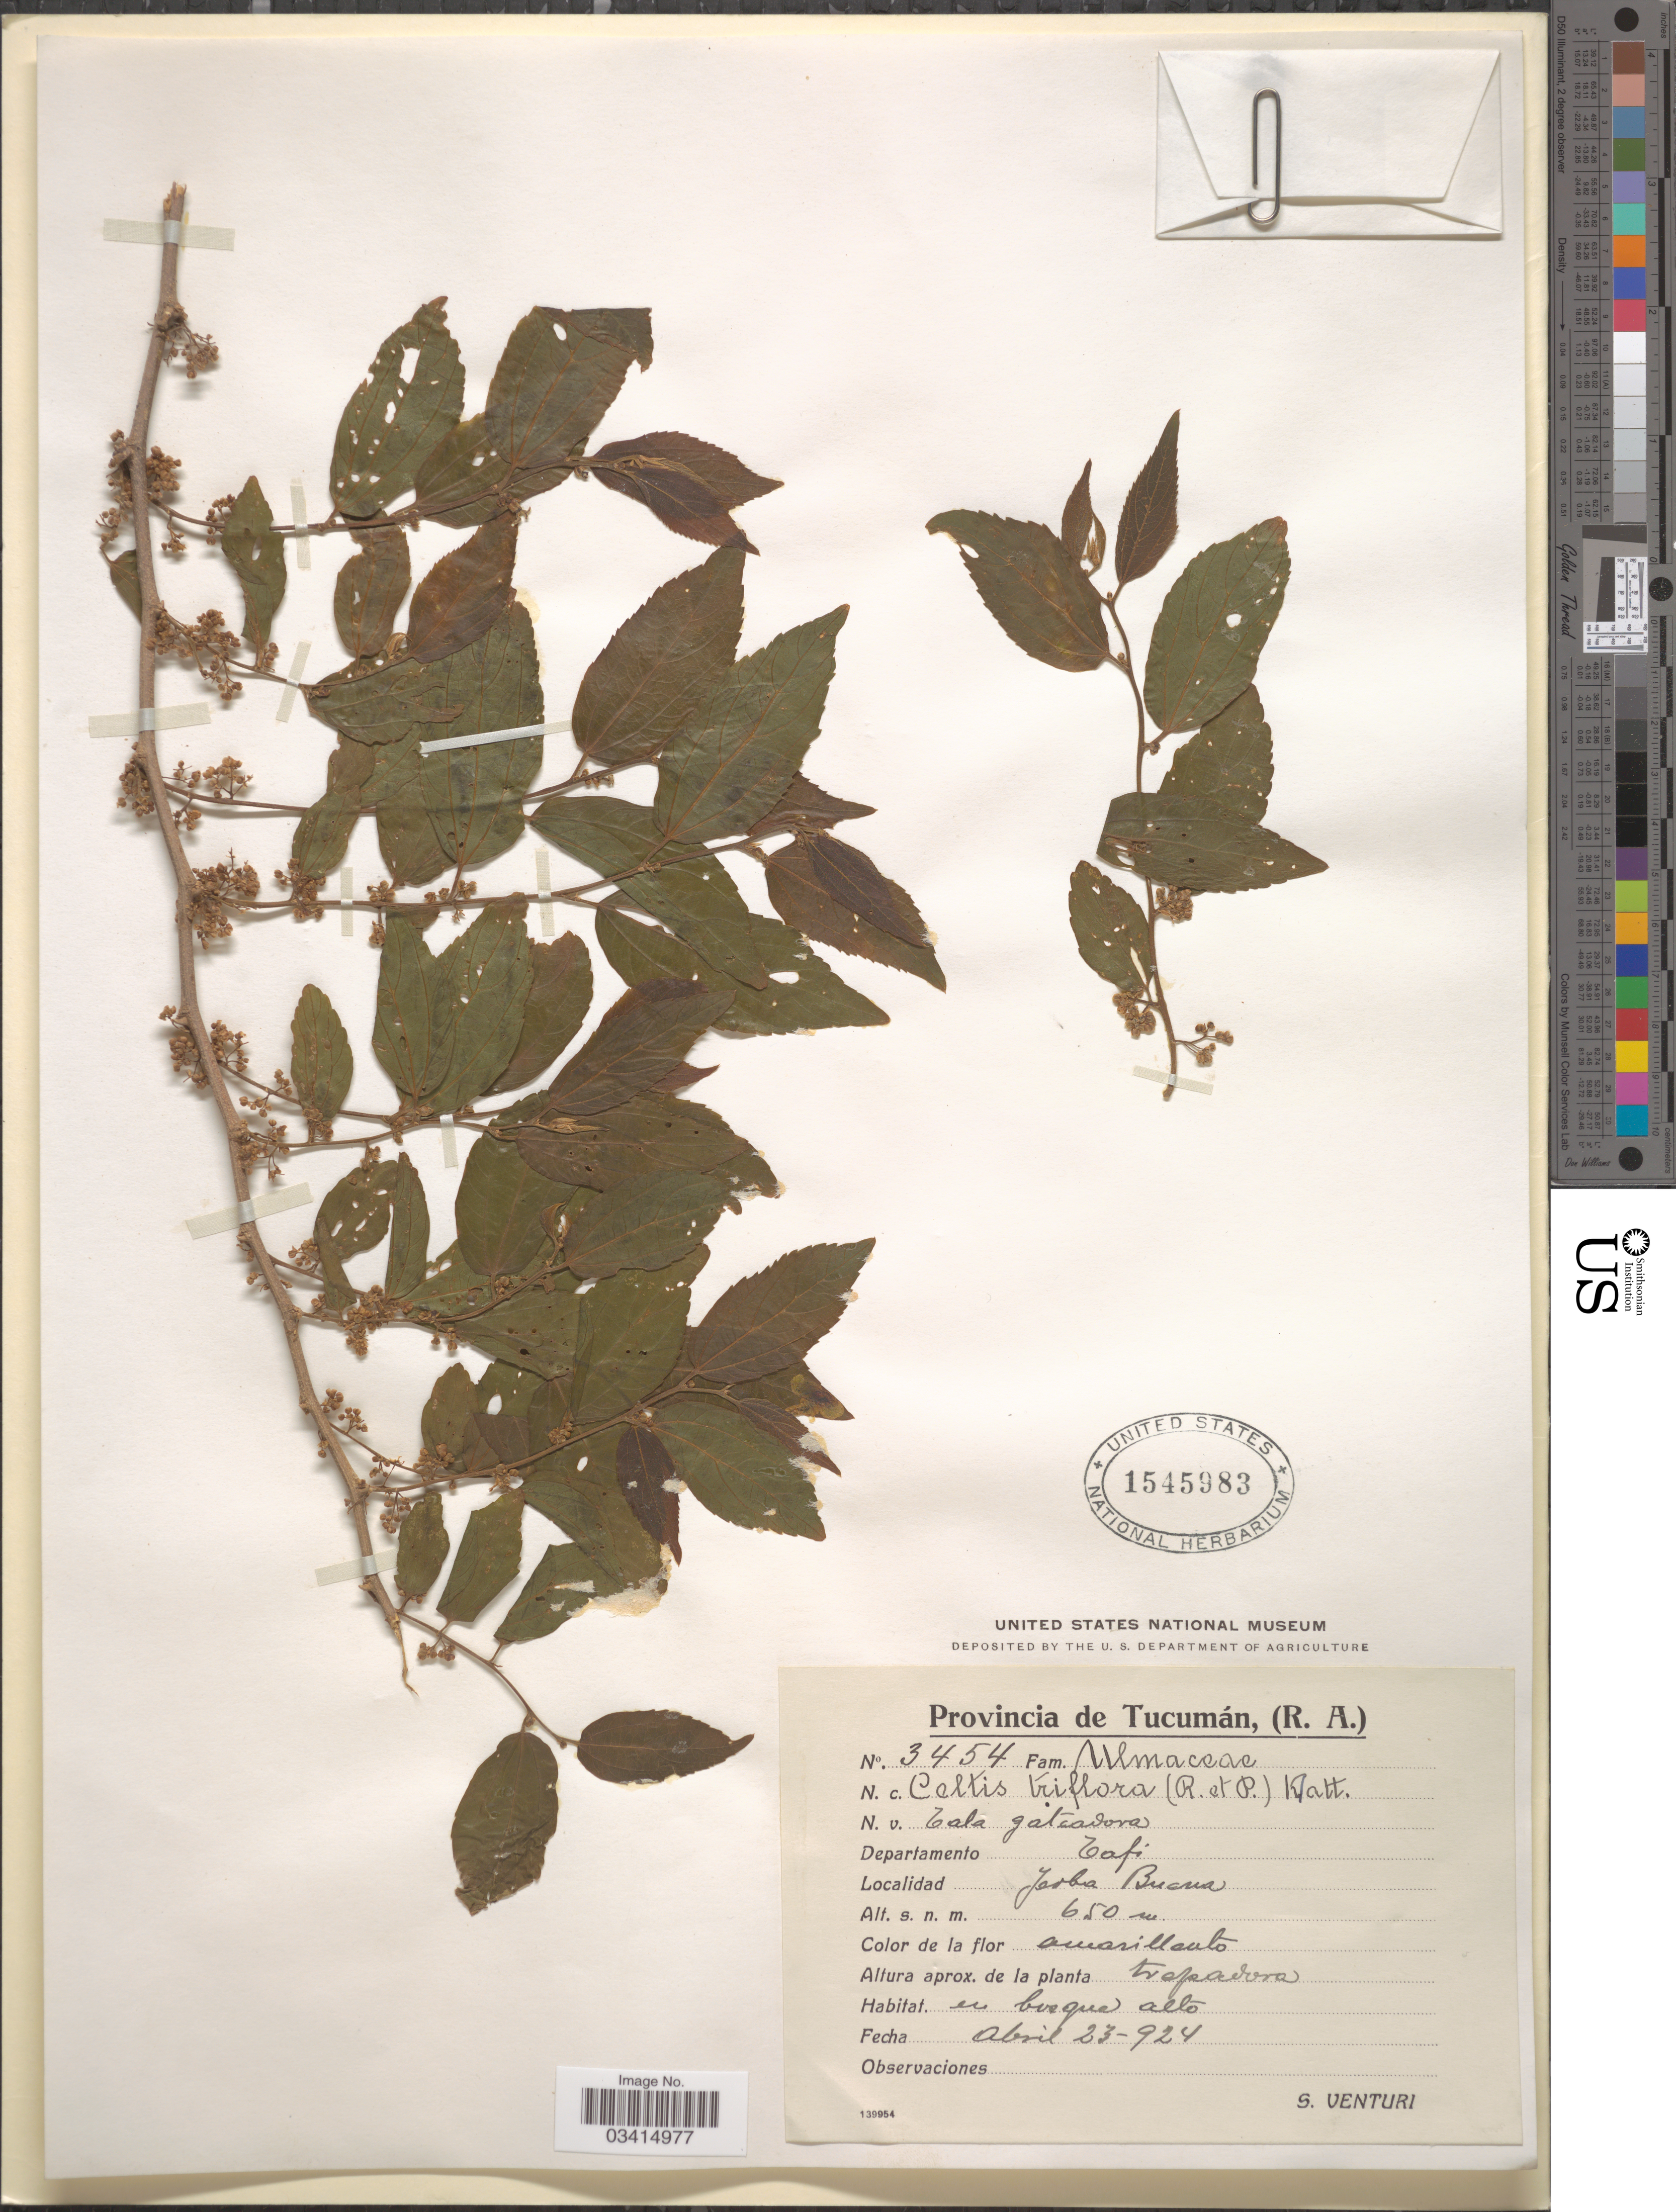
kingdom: Plantae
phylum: Tracheophyta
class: Magnoliopsida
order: Rosales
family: Cannabaceae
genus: Celtis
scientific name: Celtis triflora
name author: (Klotzsch) Ruiz ex Miq.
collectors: S. Venturi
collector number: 3454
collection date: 1924-04-23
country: Argentina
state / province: Tucuman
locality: Departamento Tafi. Yerba Buena.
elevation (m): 650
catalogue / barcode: US 1545983